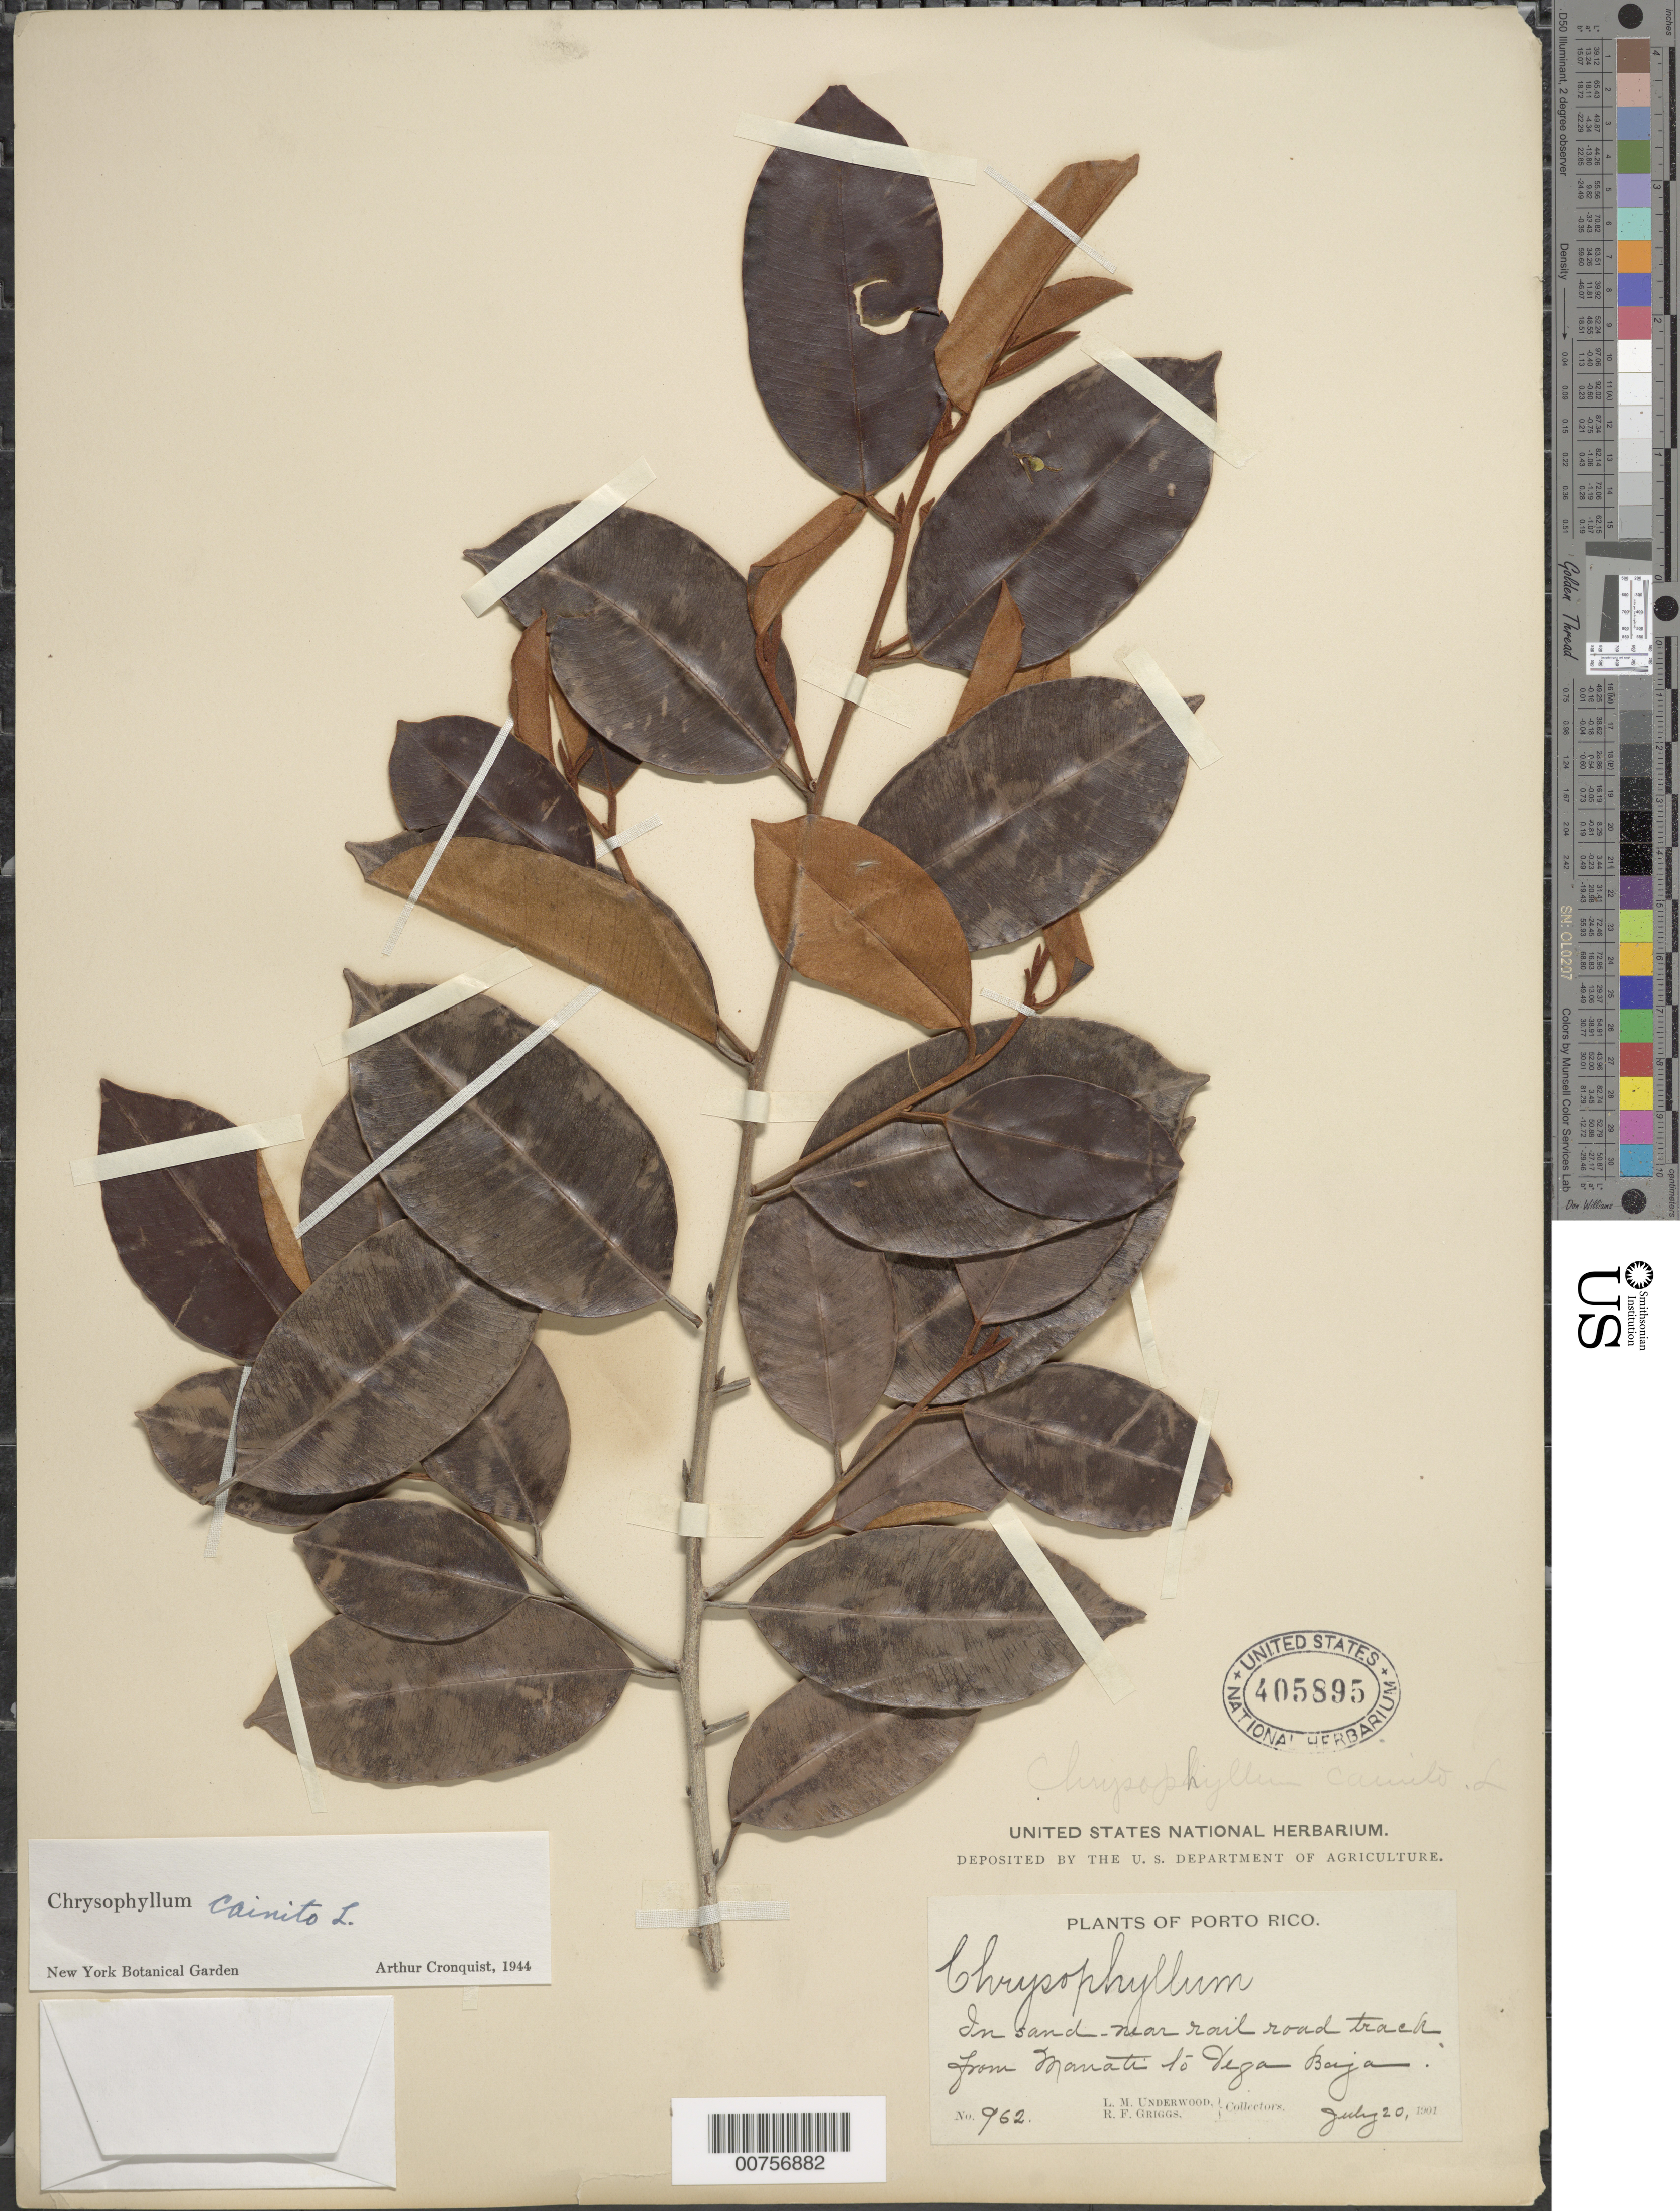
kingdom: Plantae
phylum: Tracheophyta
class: Magnoliopsida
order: Ericales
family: Sapotaceae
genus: Chrysophyllum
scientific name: Chrysophyllum cainito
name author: L.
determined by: Cronquist, A. J.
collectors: L. M. Underwood & R. F. Griggs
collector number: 962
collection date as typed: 20 Jul 1901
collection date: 1901-07-20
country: Puerto Rico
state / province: Vega Baja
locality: Near rail road track from Manati to Vega Baja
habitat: In sand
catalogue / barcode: US 405895